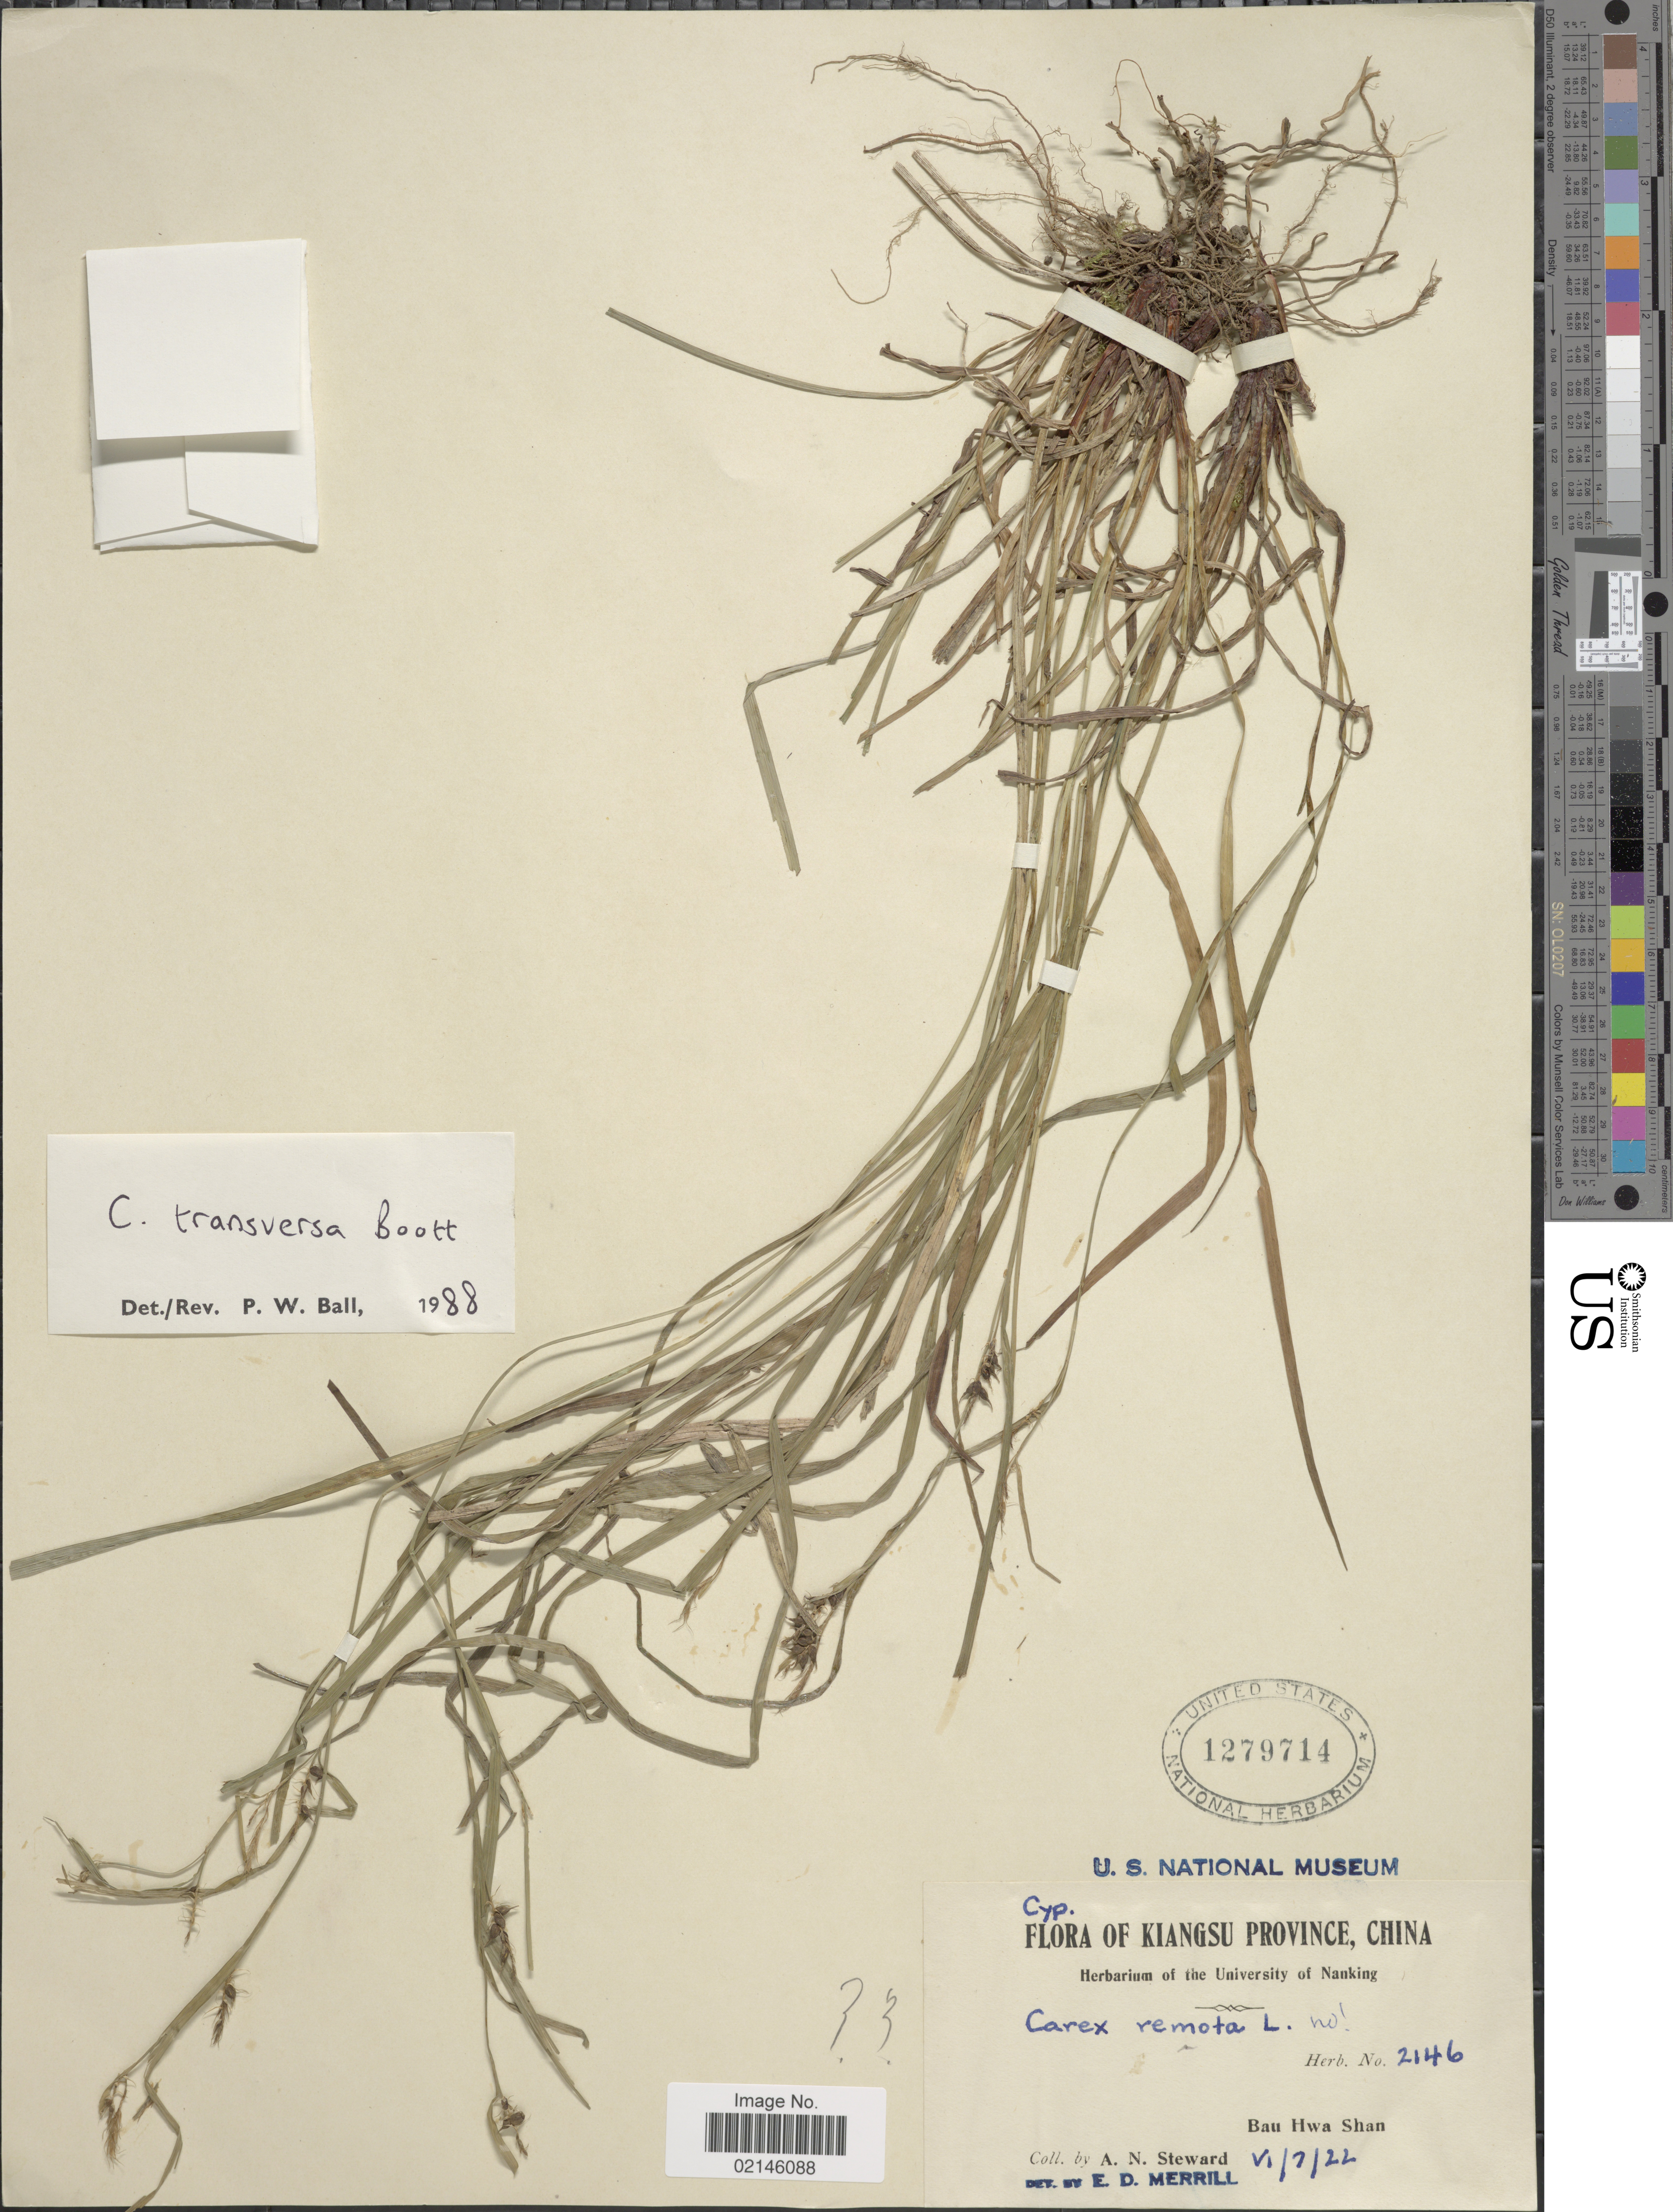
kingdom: Plantae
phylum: Tracheophyta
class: Liliopsida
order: Poales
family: Cyperaceae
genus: Carex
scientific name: Carex brownii subsp. transversa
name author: (Boott) J. Kern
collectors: A. N. Steward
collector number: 2146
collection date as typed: Transcribed d/m/y: 7/6/22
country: China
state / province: Jiangsu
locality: Kiangsu Province. Bau Hwa Shan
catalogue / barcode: US 1279714